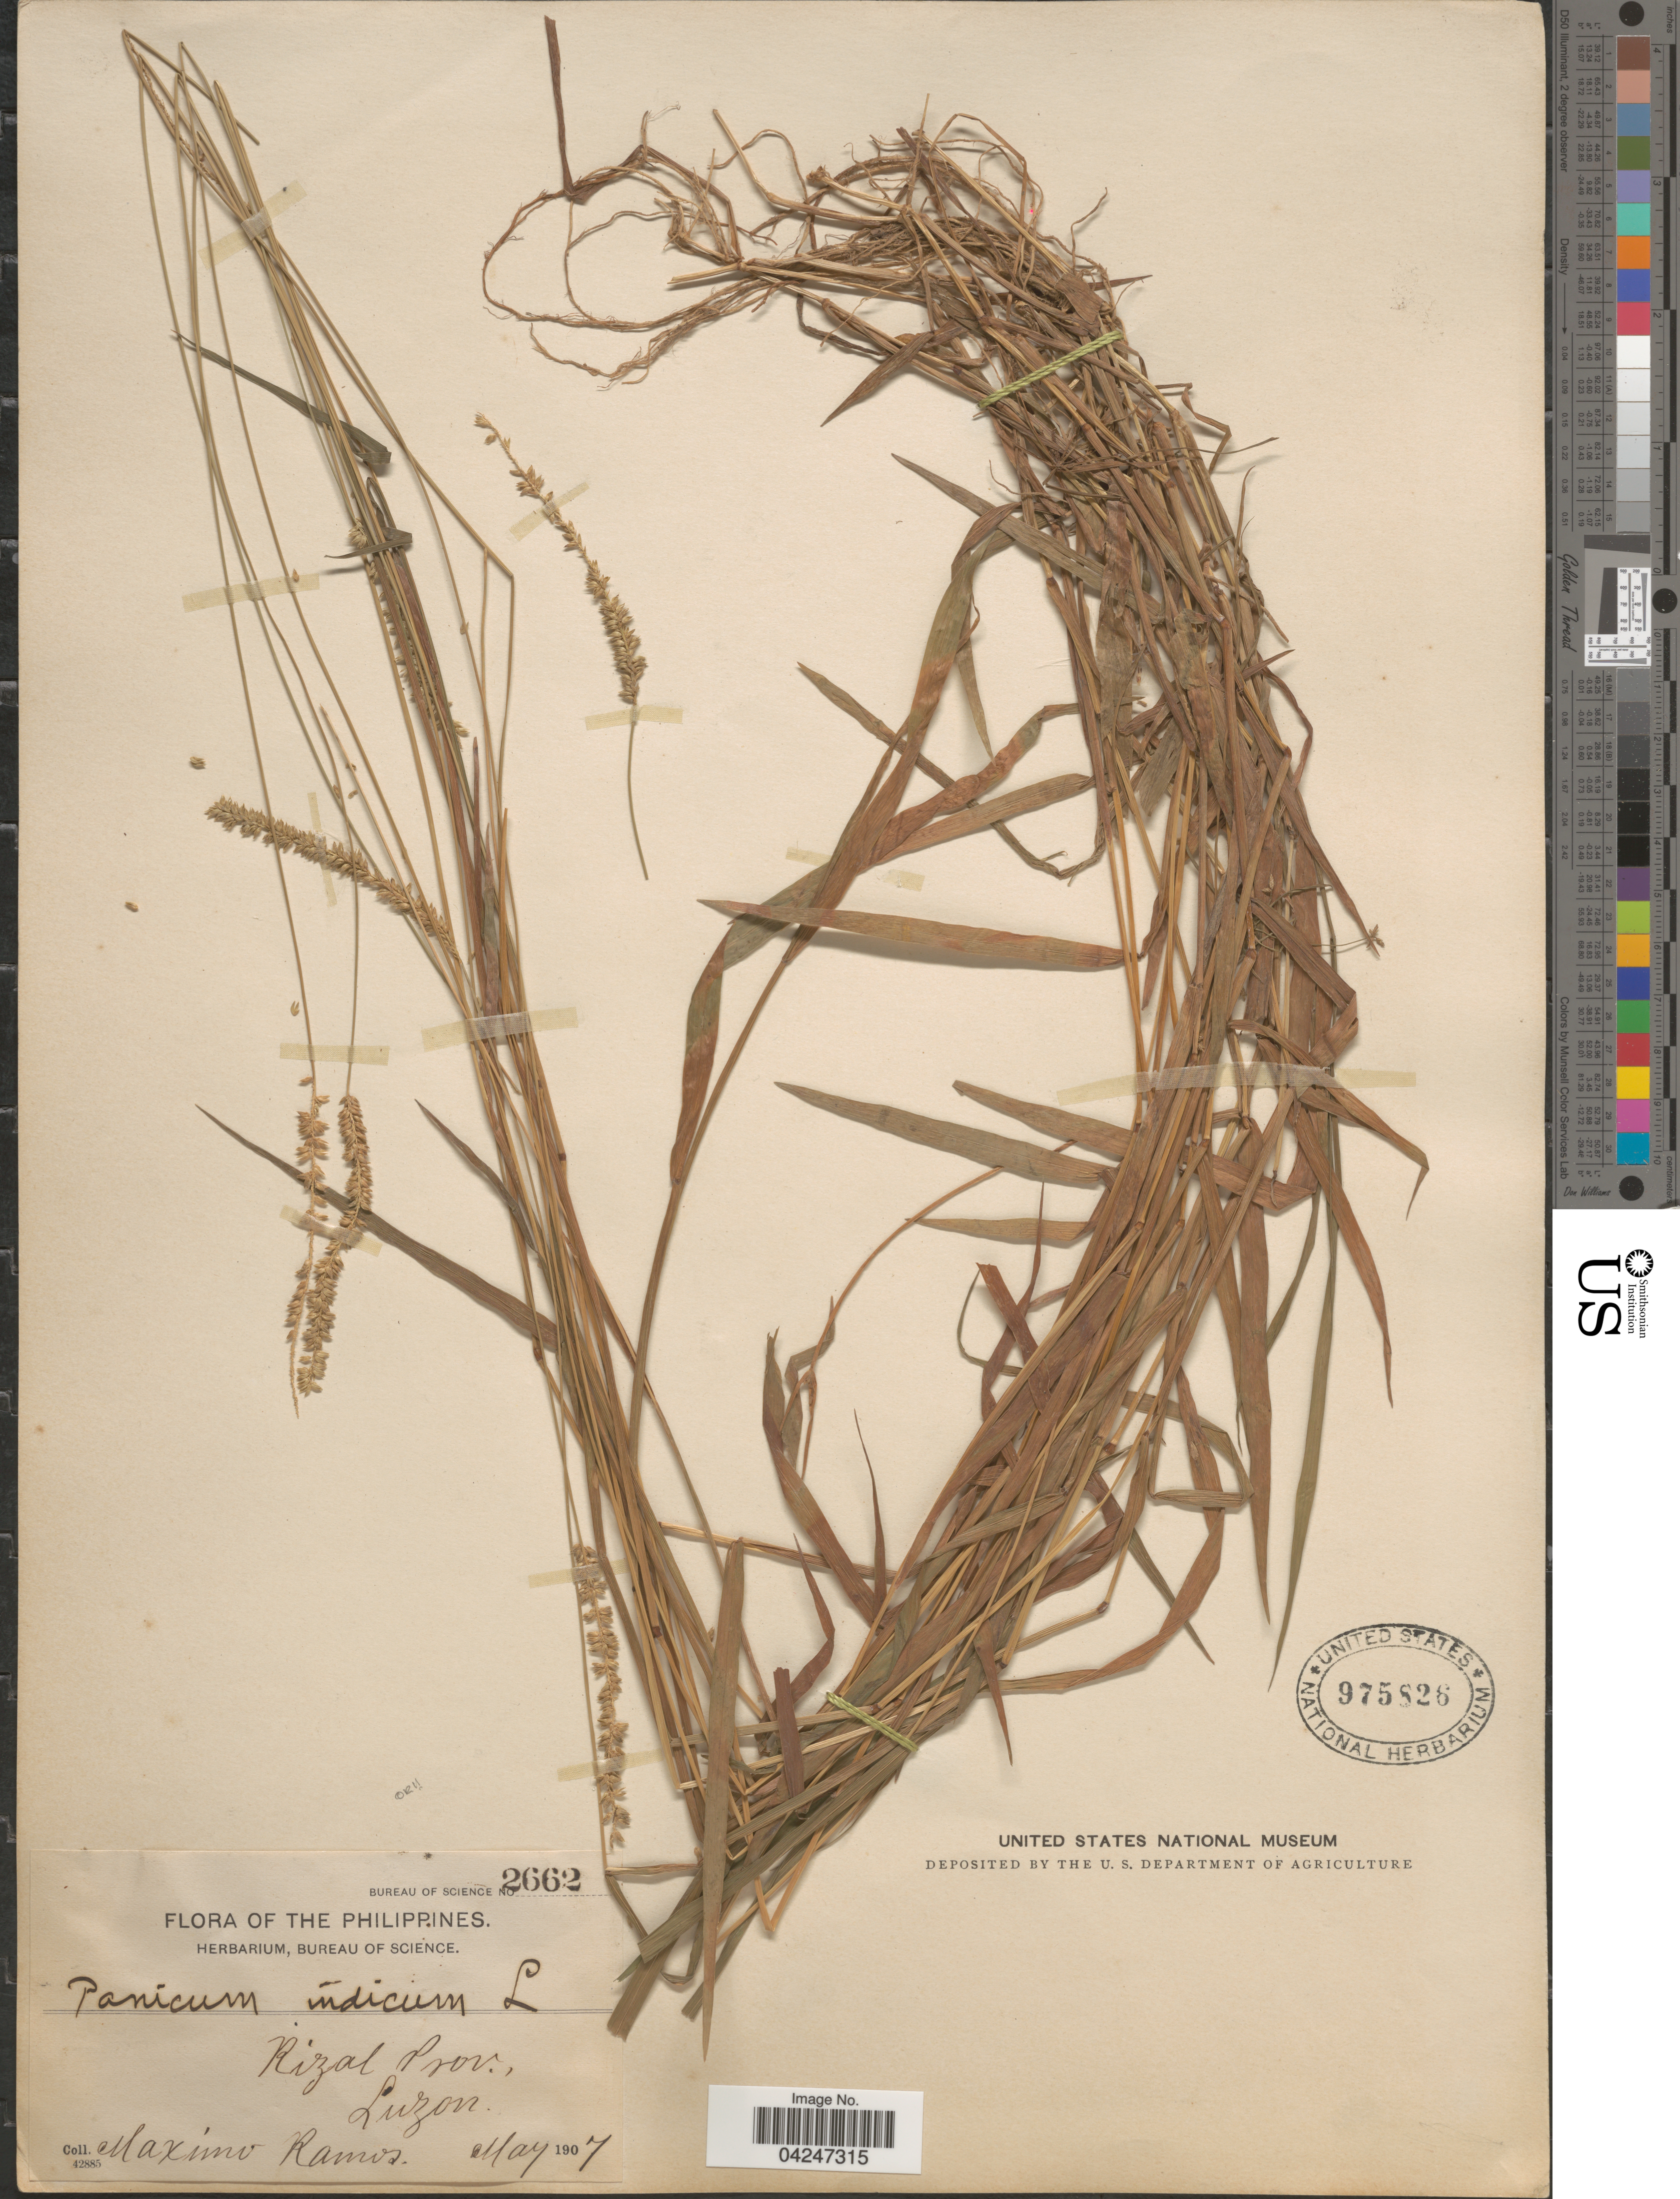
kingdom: Plantae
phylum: Tracheophyta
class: Liliopsida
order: Poales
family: Poaceae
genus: Sacciolepis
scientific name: Sacciolepis indica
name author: (L.) Chase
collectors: M. Ramos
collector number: Bureau of Science 2662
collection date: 1907-05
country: Philippines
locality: Rizal Prov., Luzon.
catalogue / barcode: US 975826